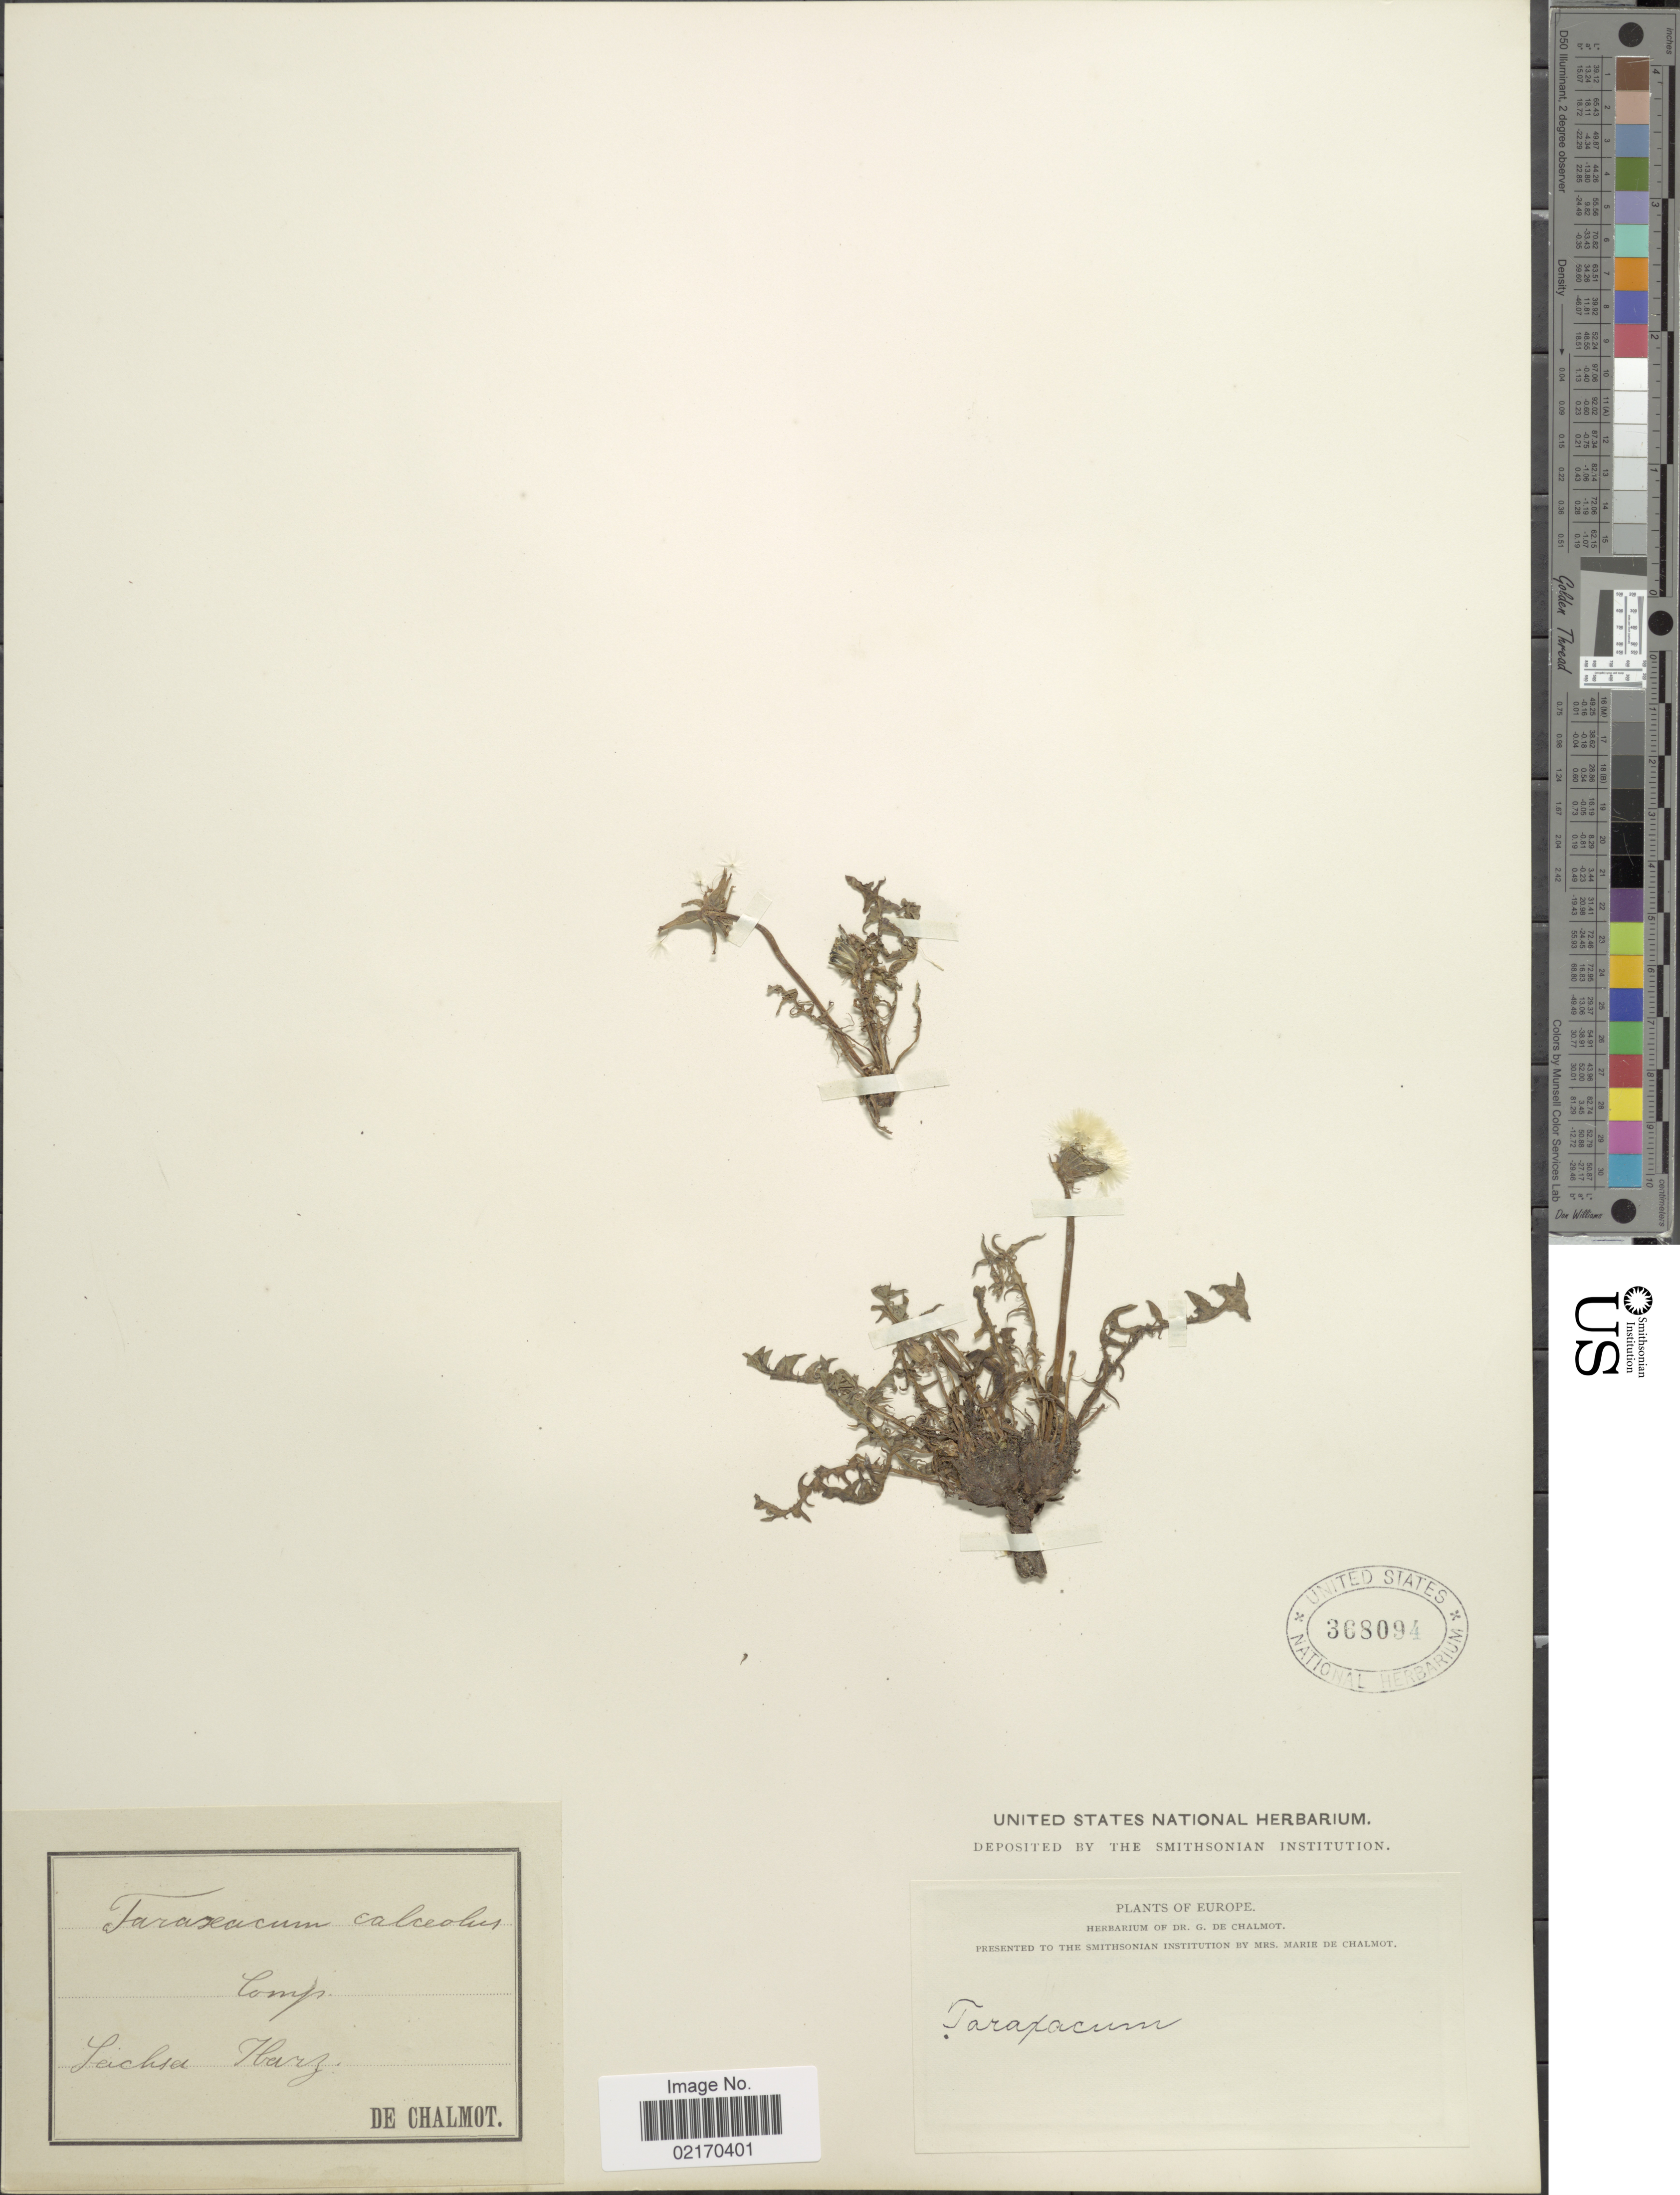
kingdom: Plantae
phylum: Tracheophyta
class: Magnoliopsida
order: Asterales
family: Asteraceae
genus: Taraxacum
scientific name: Taraxacum sp.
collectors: G. de Chalmot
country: Germany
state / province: Niedersachsen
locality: Europe, Lacksa Harz. [interpreted]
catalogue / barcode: US 308094